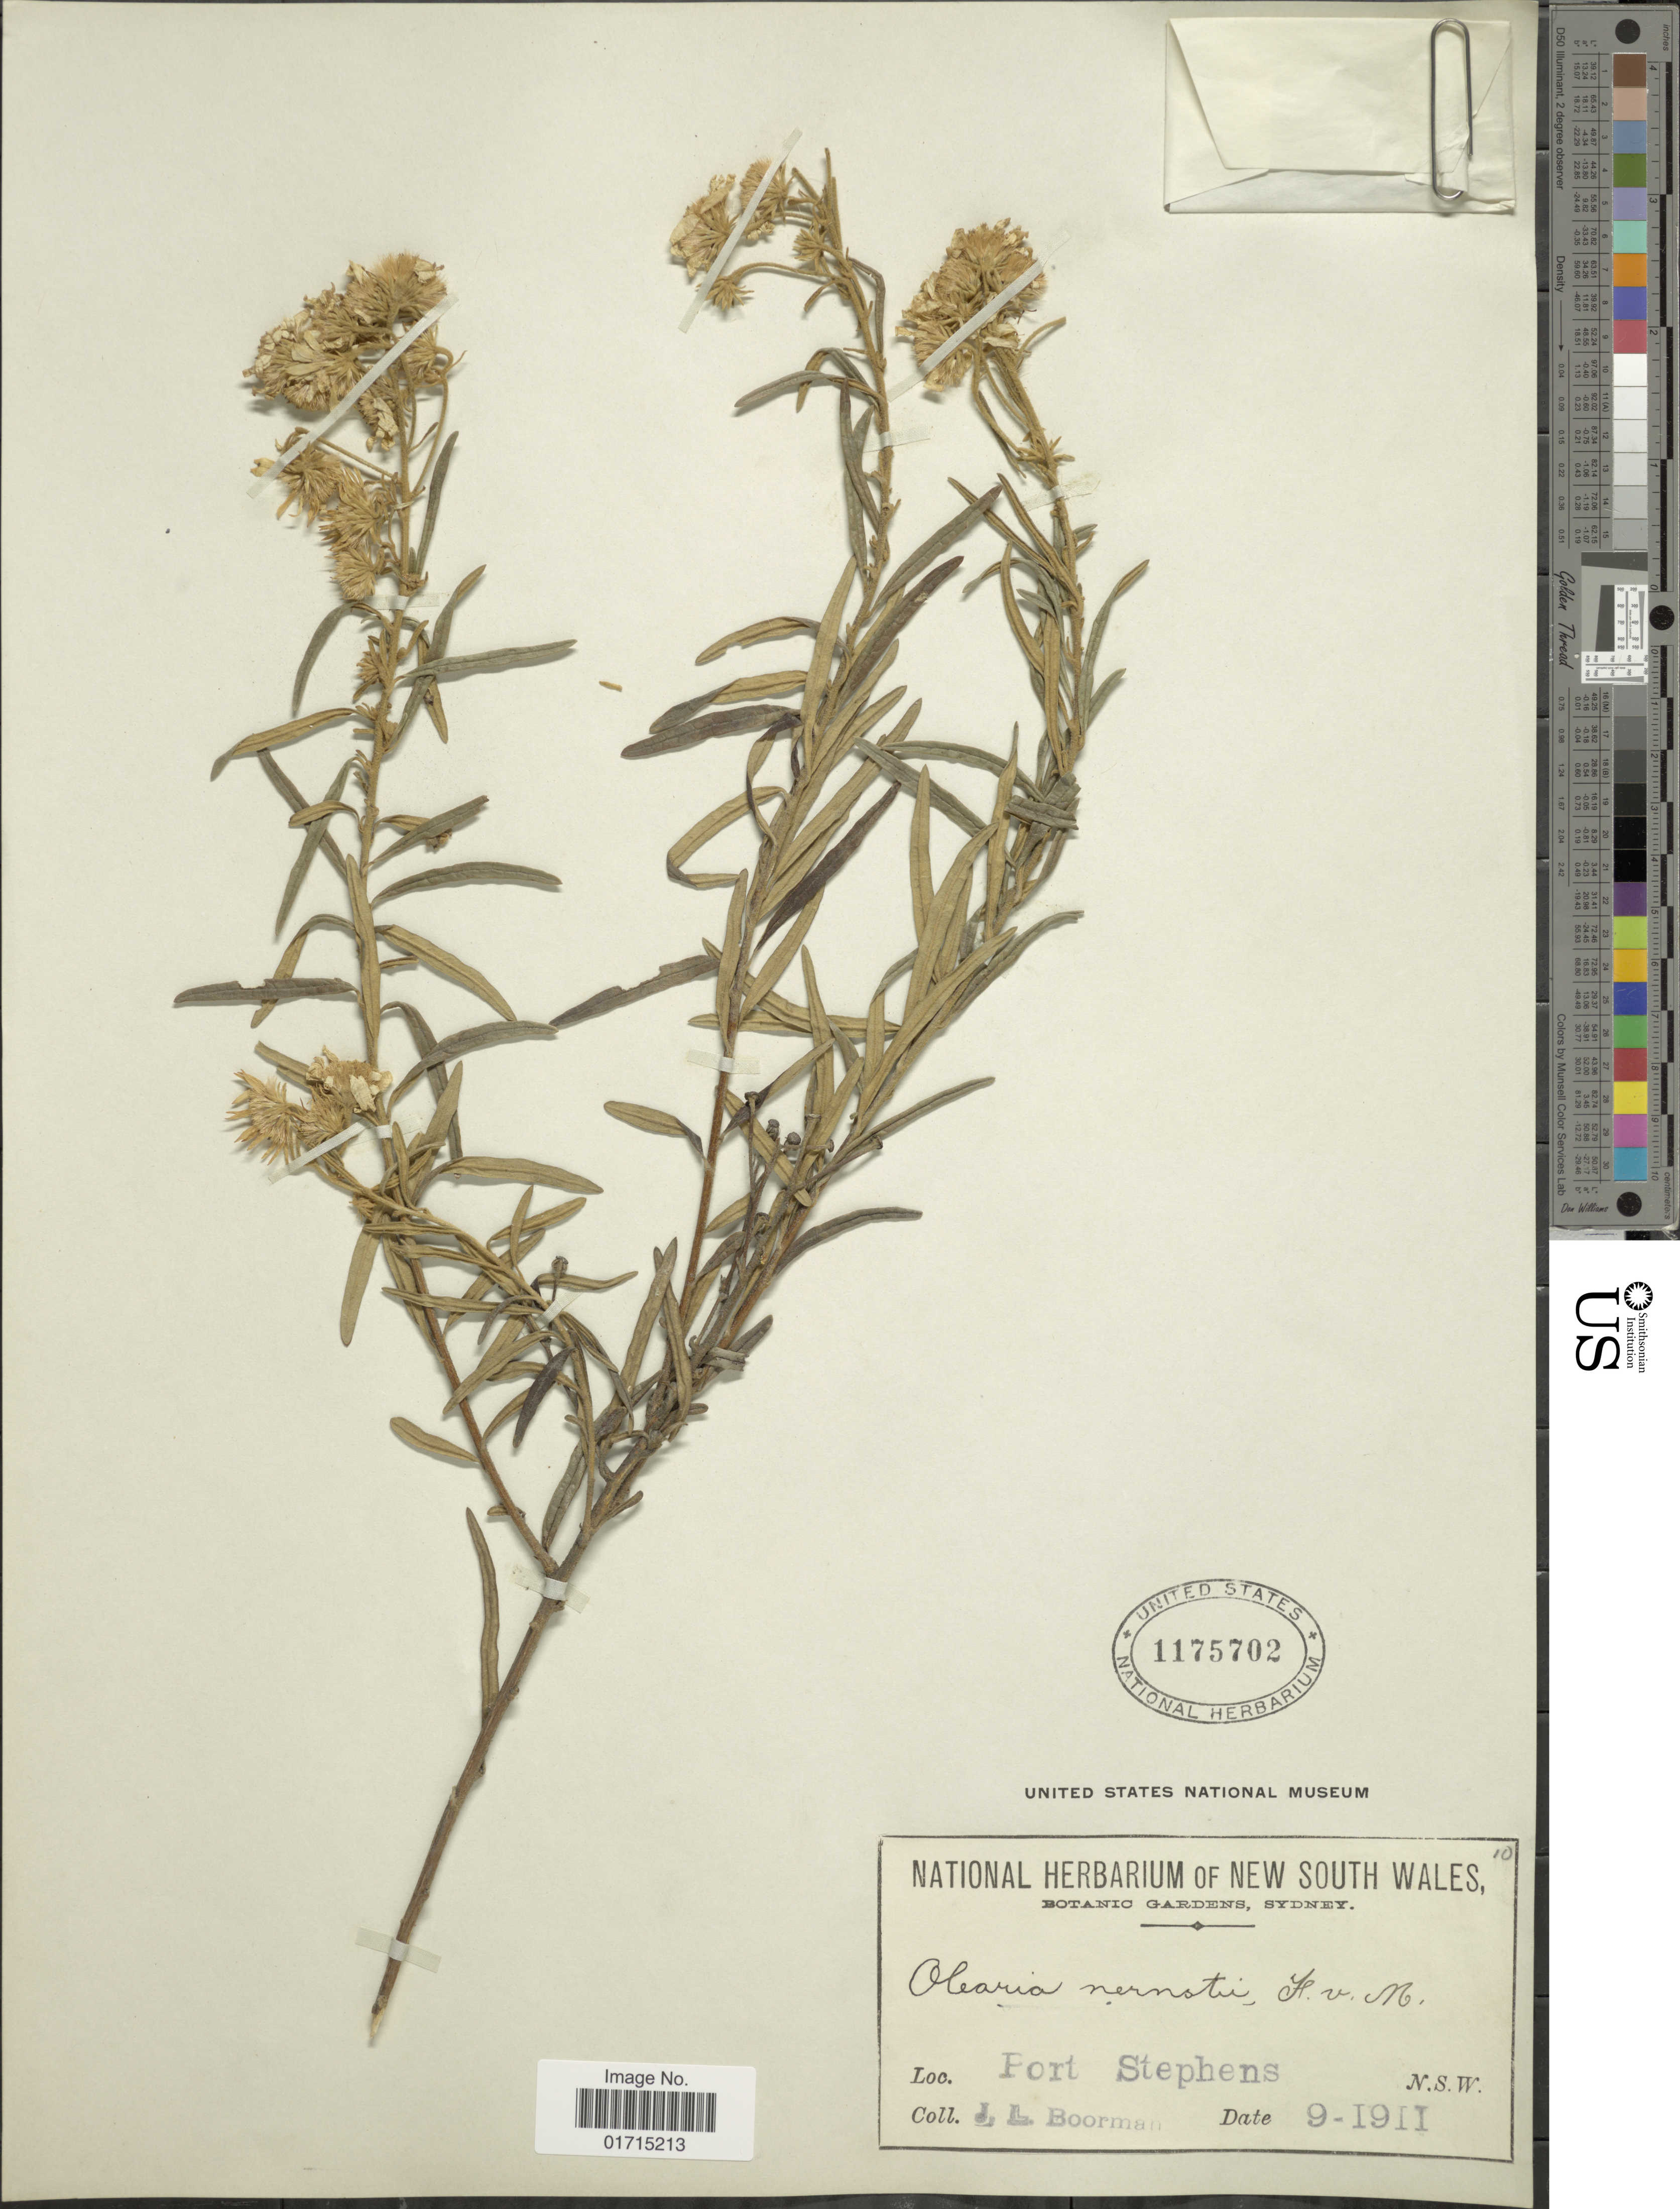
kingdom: Plantae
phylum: Tracheophyta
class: Magnoliopsida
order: Asterales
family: Asteraceae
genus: Olearia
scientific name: Olearia nernstii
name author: (F. Muell.) F. Muell.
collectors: J. Boorman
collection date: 1911-09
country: Australia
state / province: New South Wales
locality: Port Stephens.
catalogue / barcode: US 1175702